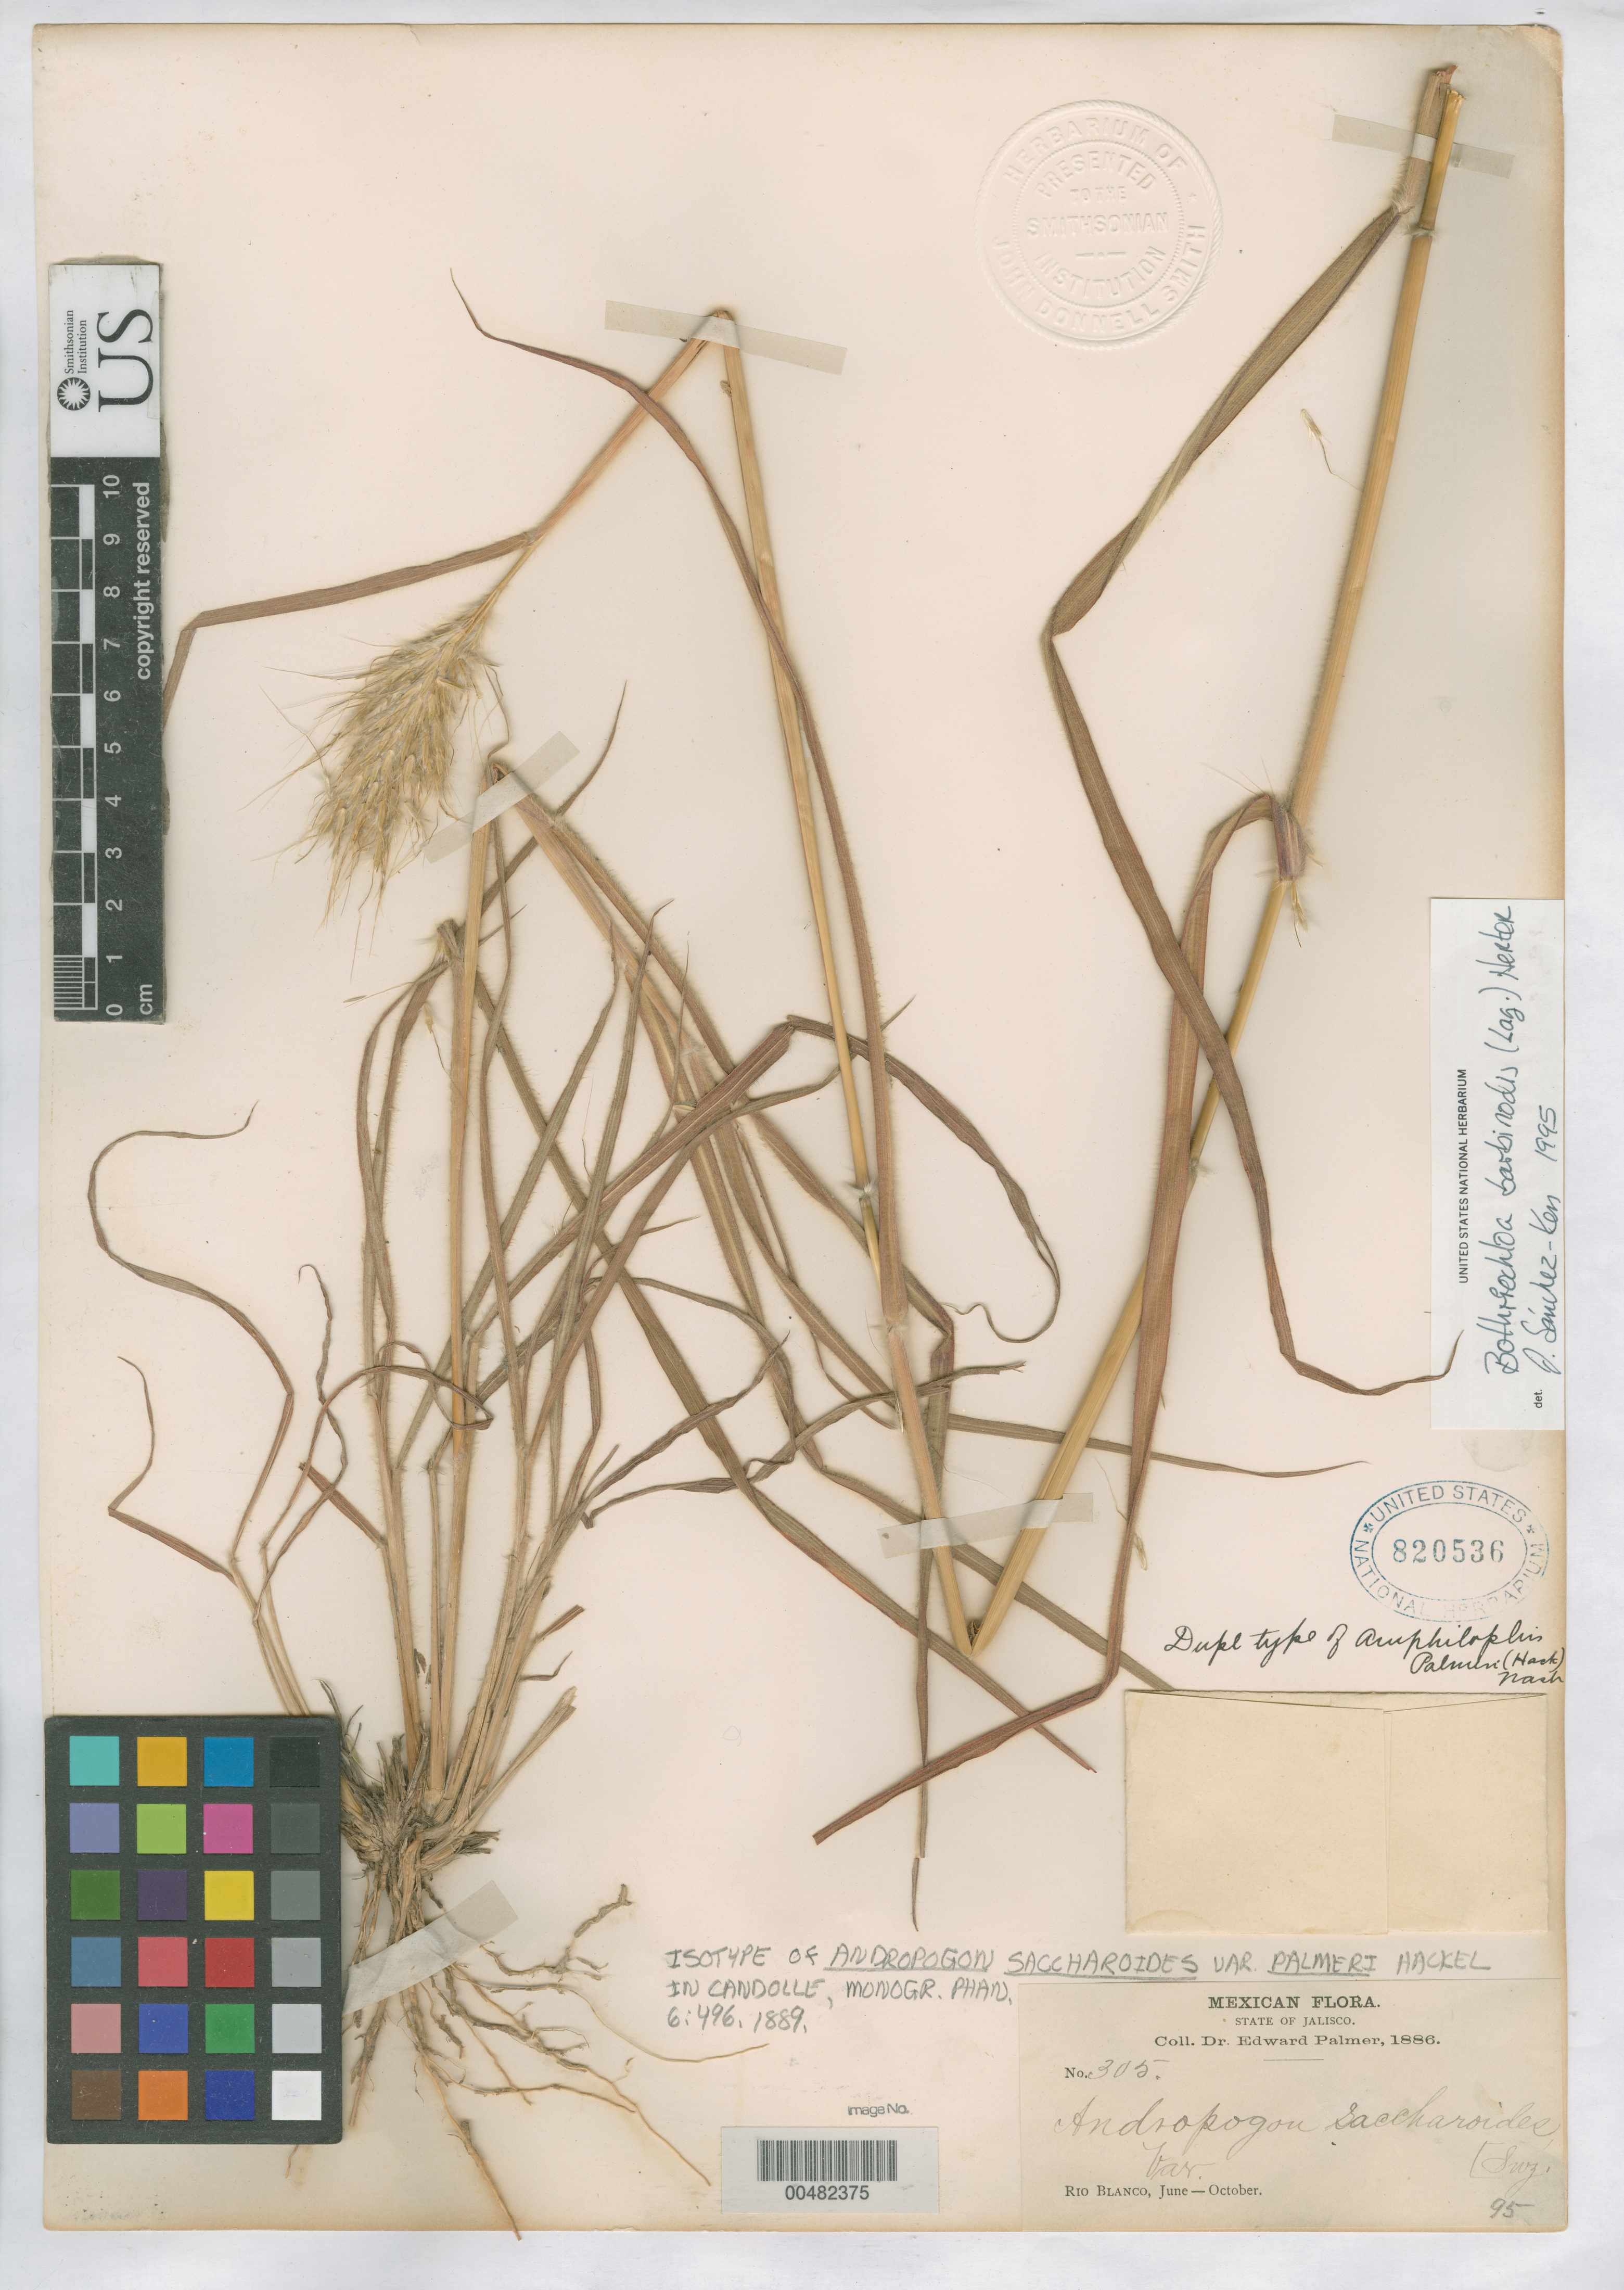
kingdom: Plantae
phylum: Tracheophyta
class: Liliopsida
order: Poales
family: Poaceae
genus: Andropogon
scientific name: Andropogon saccharoides var. palmeri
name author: Hack.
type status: Isotype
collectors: E. Palmer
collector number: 305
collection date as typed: Jun 1886 to -- Oct 1886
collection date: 1886-06/1886-10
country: Mexico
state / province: Jalisco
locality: Rio Blanco.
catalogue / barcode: US 820536